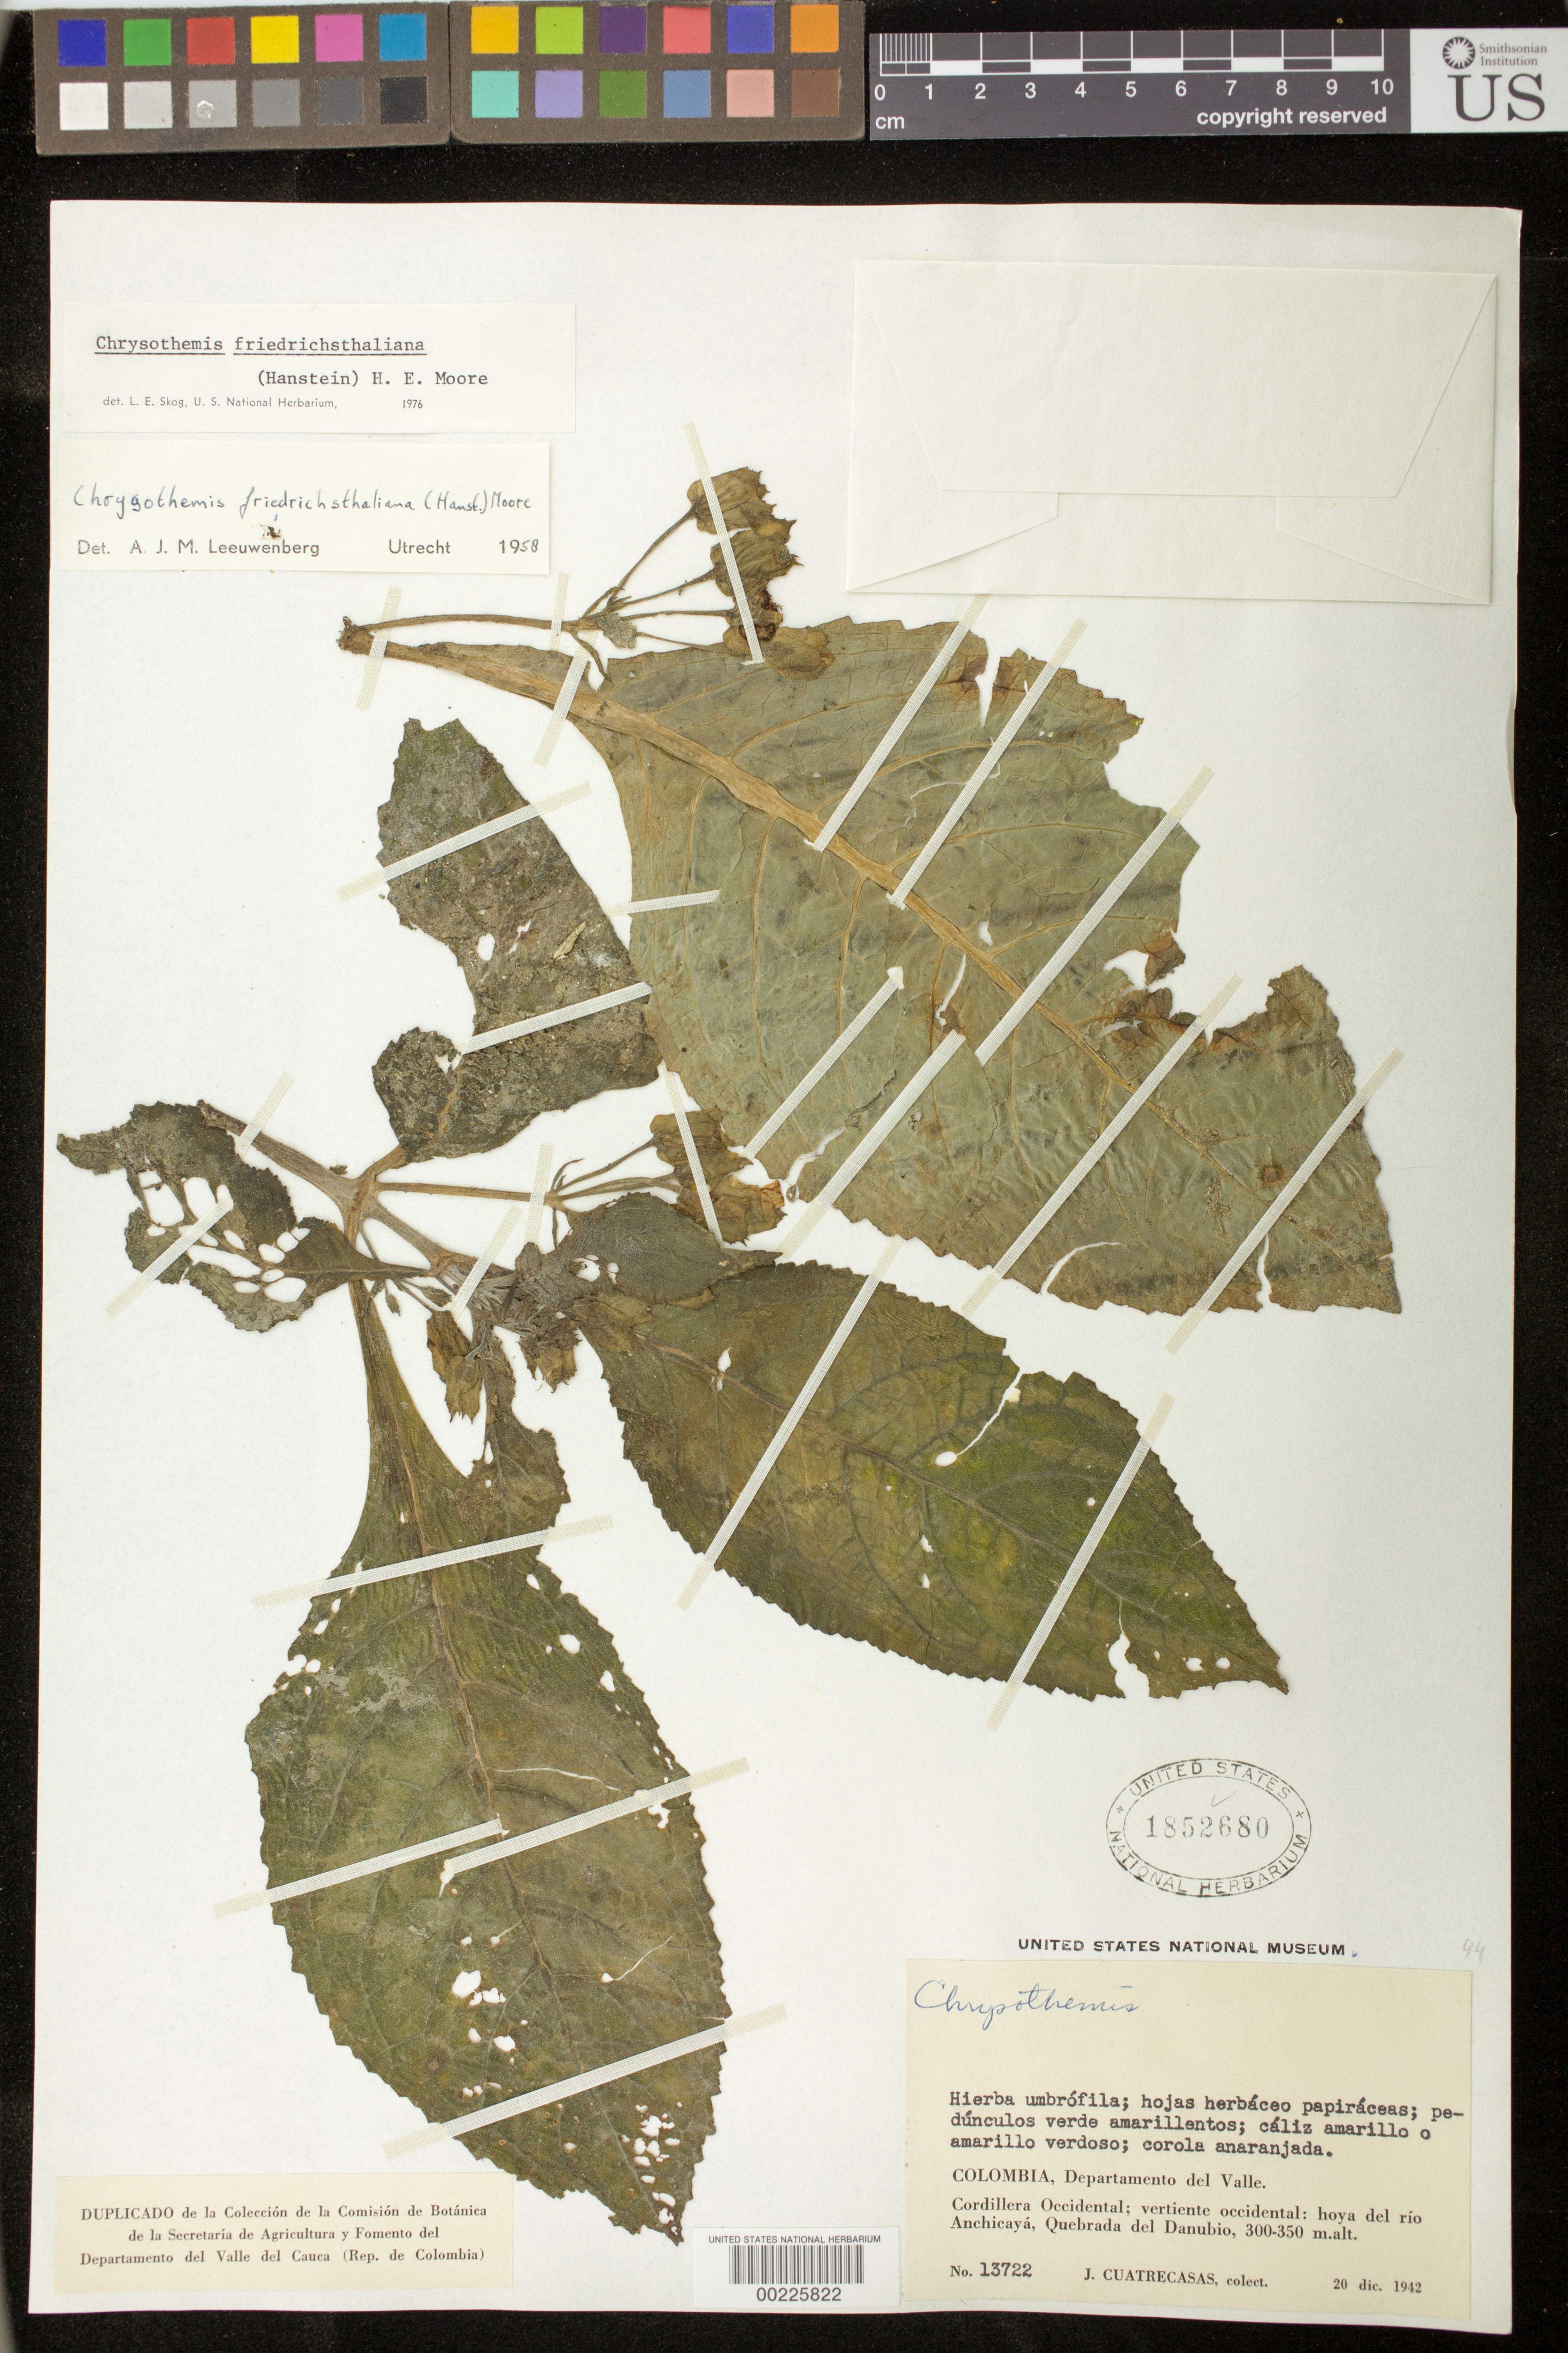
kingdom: Plantae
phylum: Tracheophyta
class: Magnoliopsida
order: Lamiales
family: Gesneriaceae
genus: Chrysothemis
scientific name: Chrysothemis friedrichsthaliana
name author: (Hanst.) H.E. Moore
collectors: J. Cuatrecasas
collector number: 13722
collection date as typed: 20 Dec 1942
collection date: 1942-12-20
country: Colombia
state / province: Valle del Cauca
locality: Cordillera Occidental, western slope, valley of Rio Anchicaya, Quebrada del Danubio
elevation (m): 300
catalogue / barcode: US 1852680